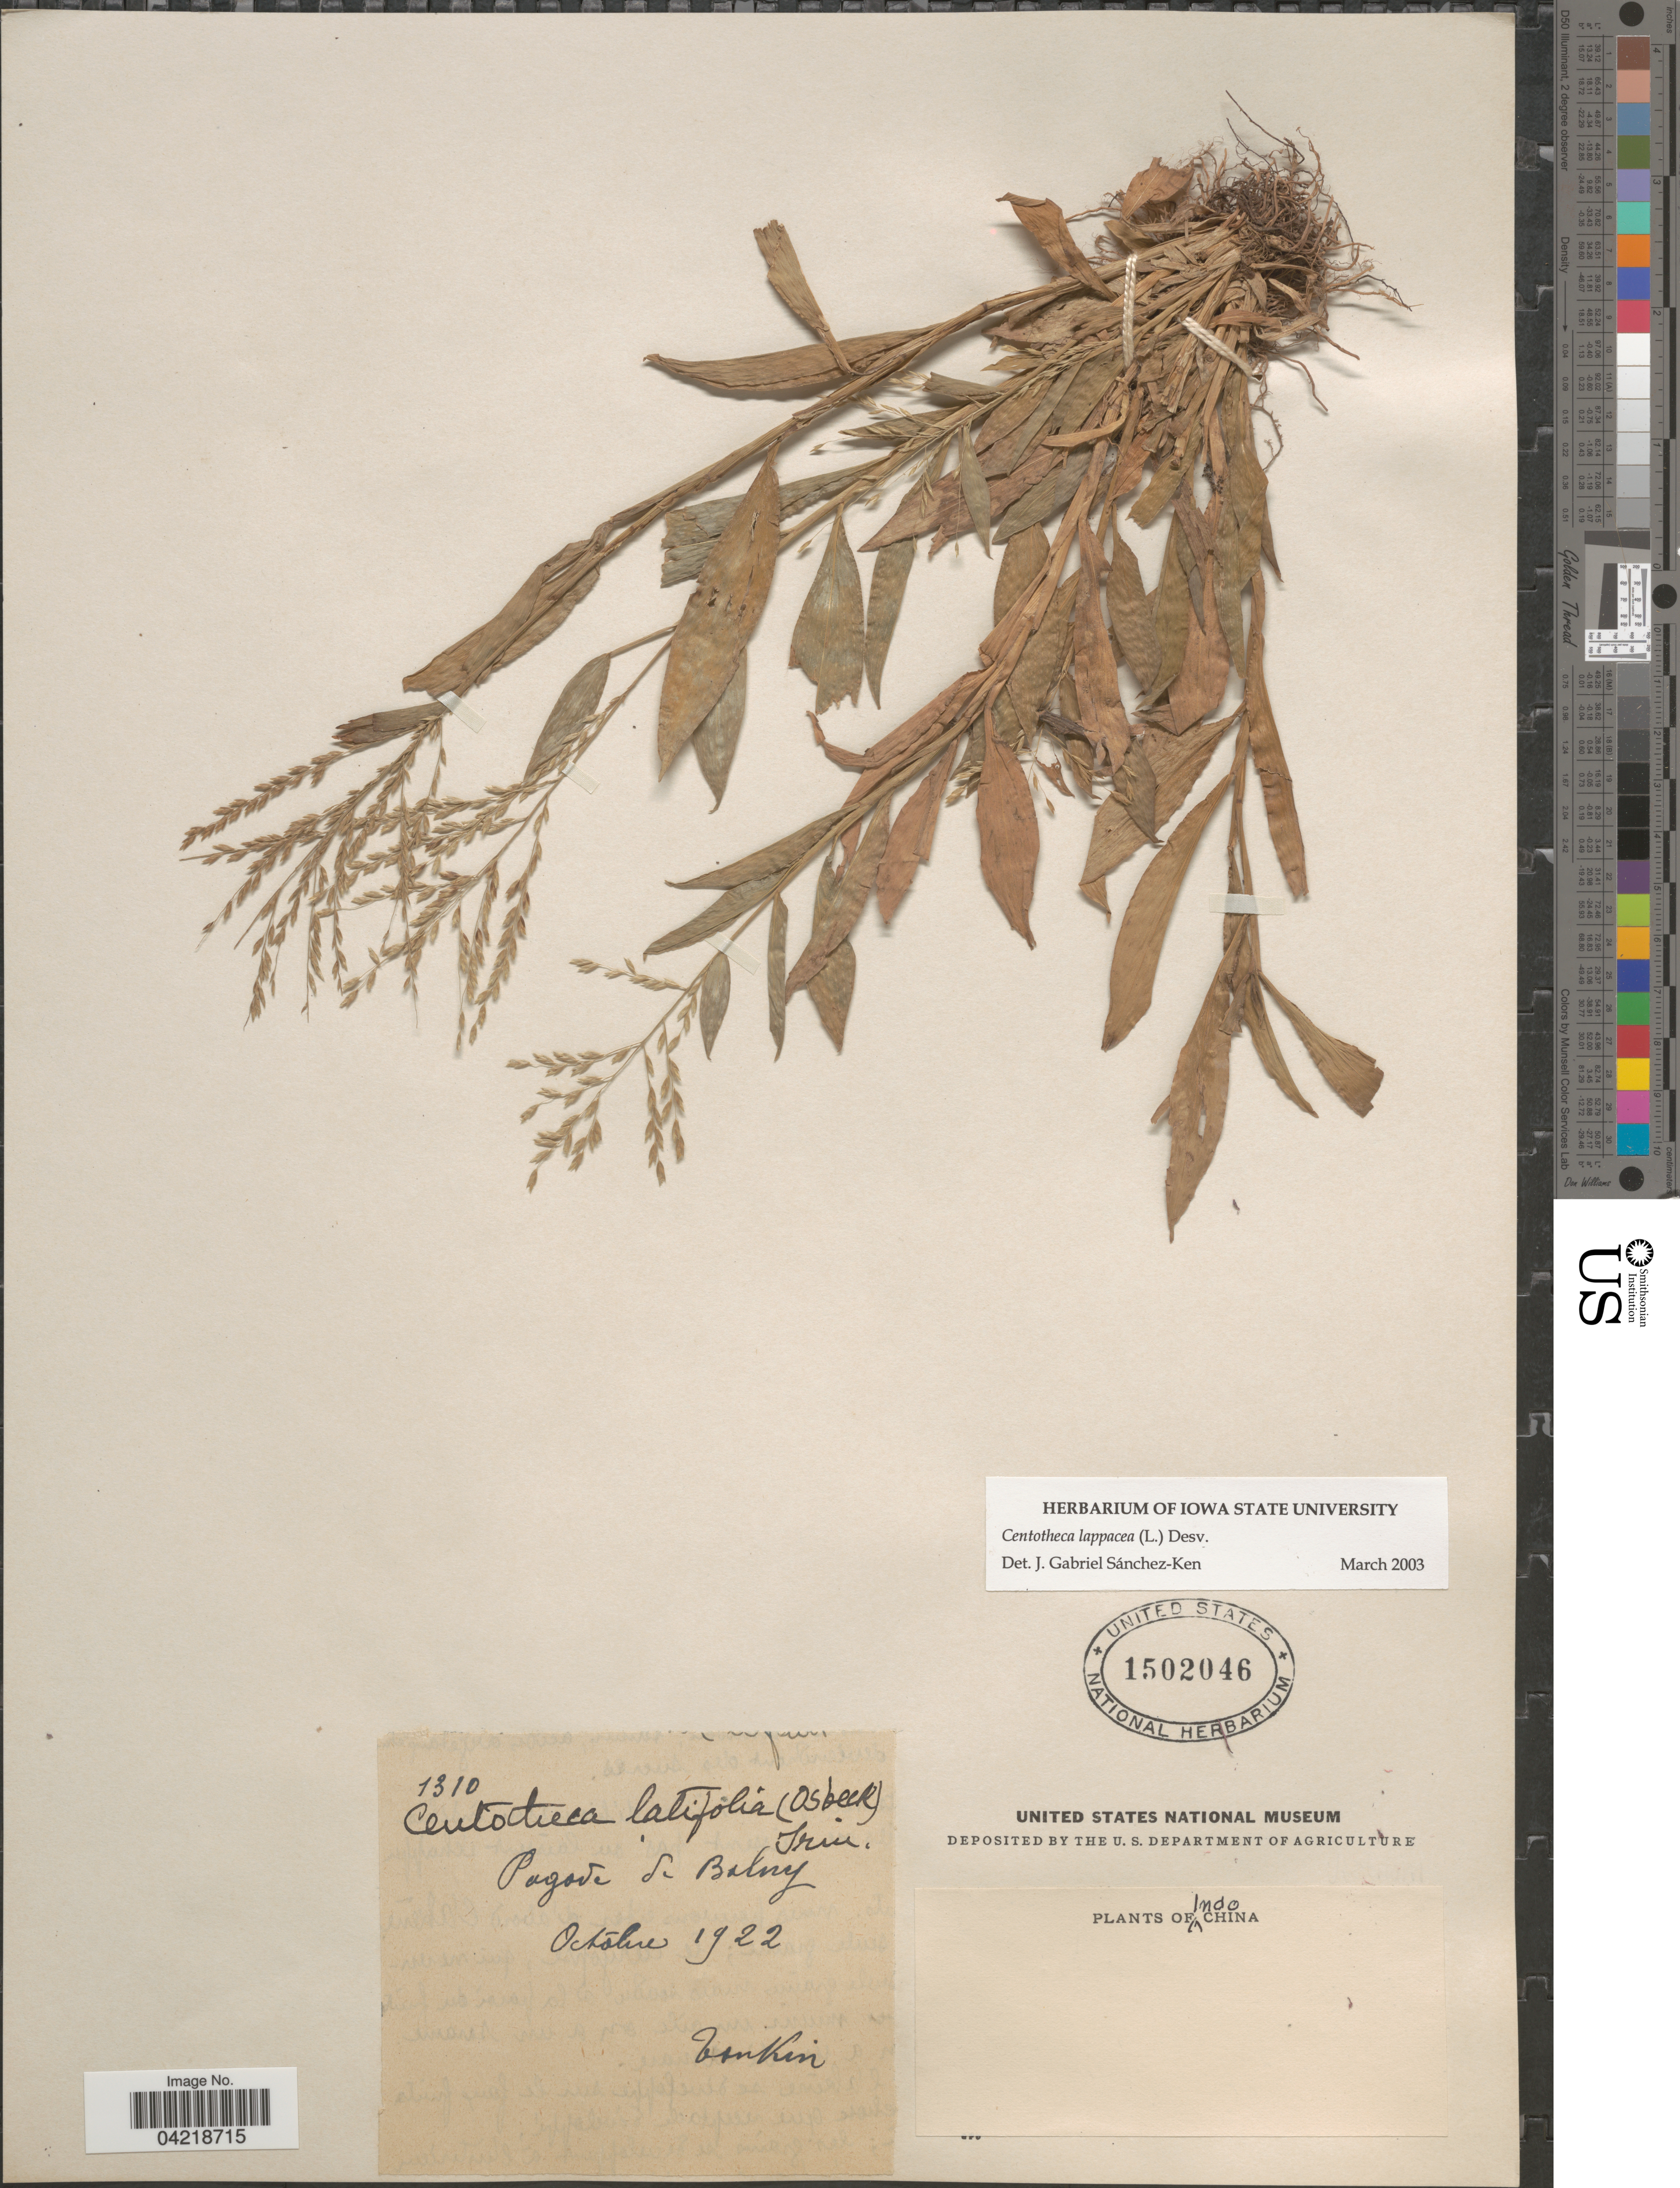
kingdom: Plantae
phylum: Tracheophyta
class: Liliopsida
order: Poales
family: Poaceae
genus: Centotheca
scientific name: Centotheca lappacea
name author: (L.) Desv.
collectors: P. A. Pételot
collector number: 1310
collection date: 1922-10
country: Vietnam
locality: Pagode de Balny. Indo China.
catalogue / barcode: US 1502046